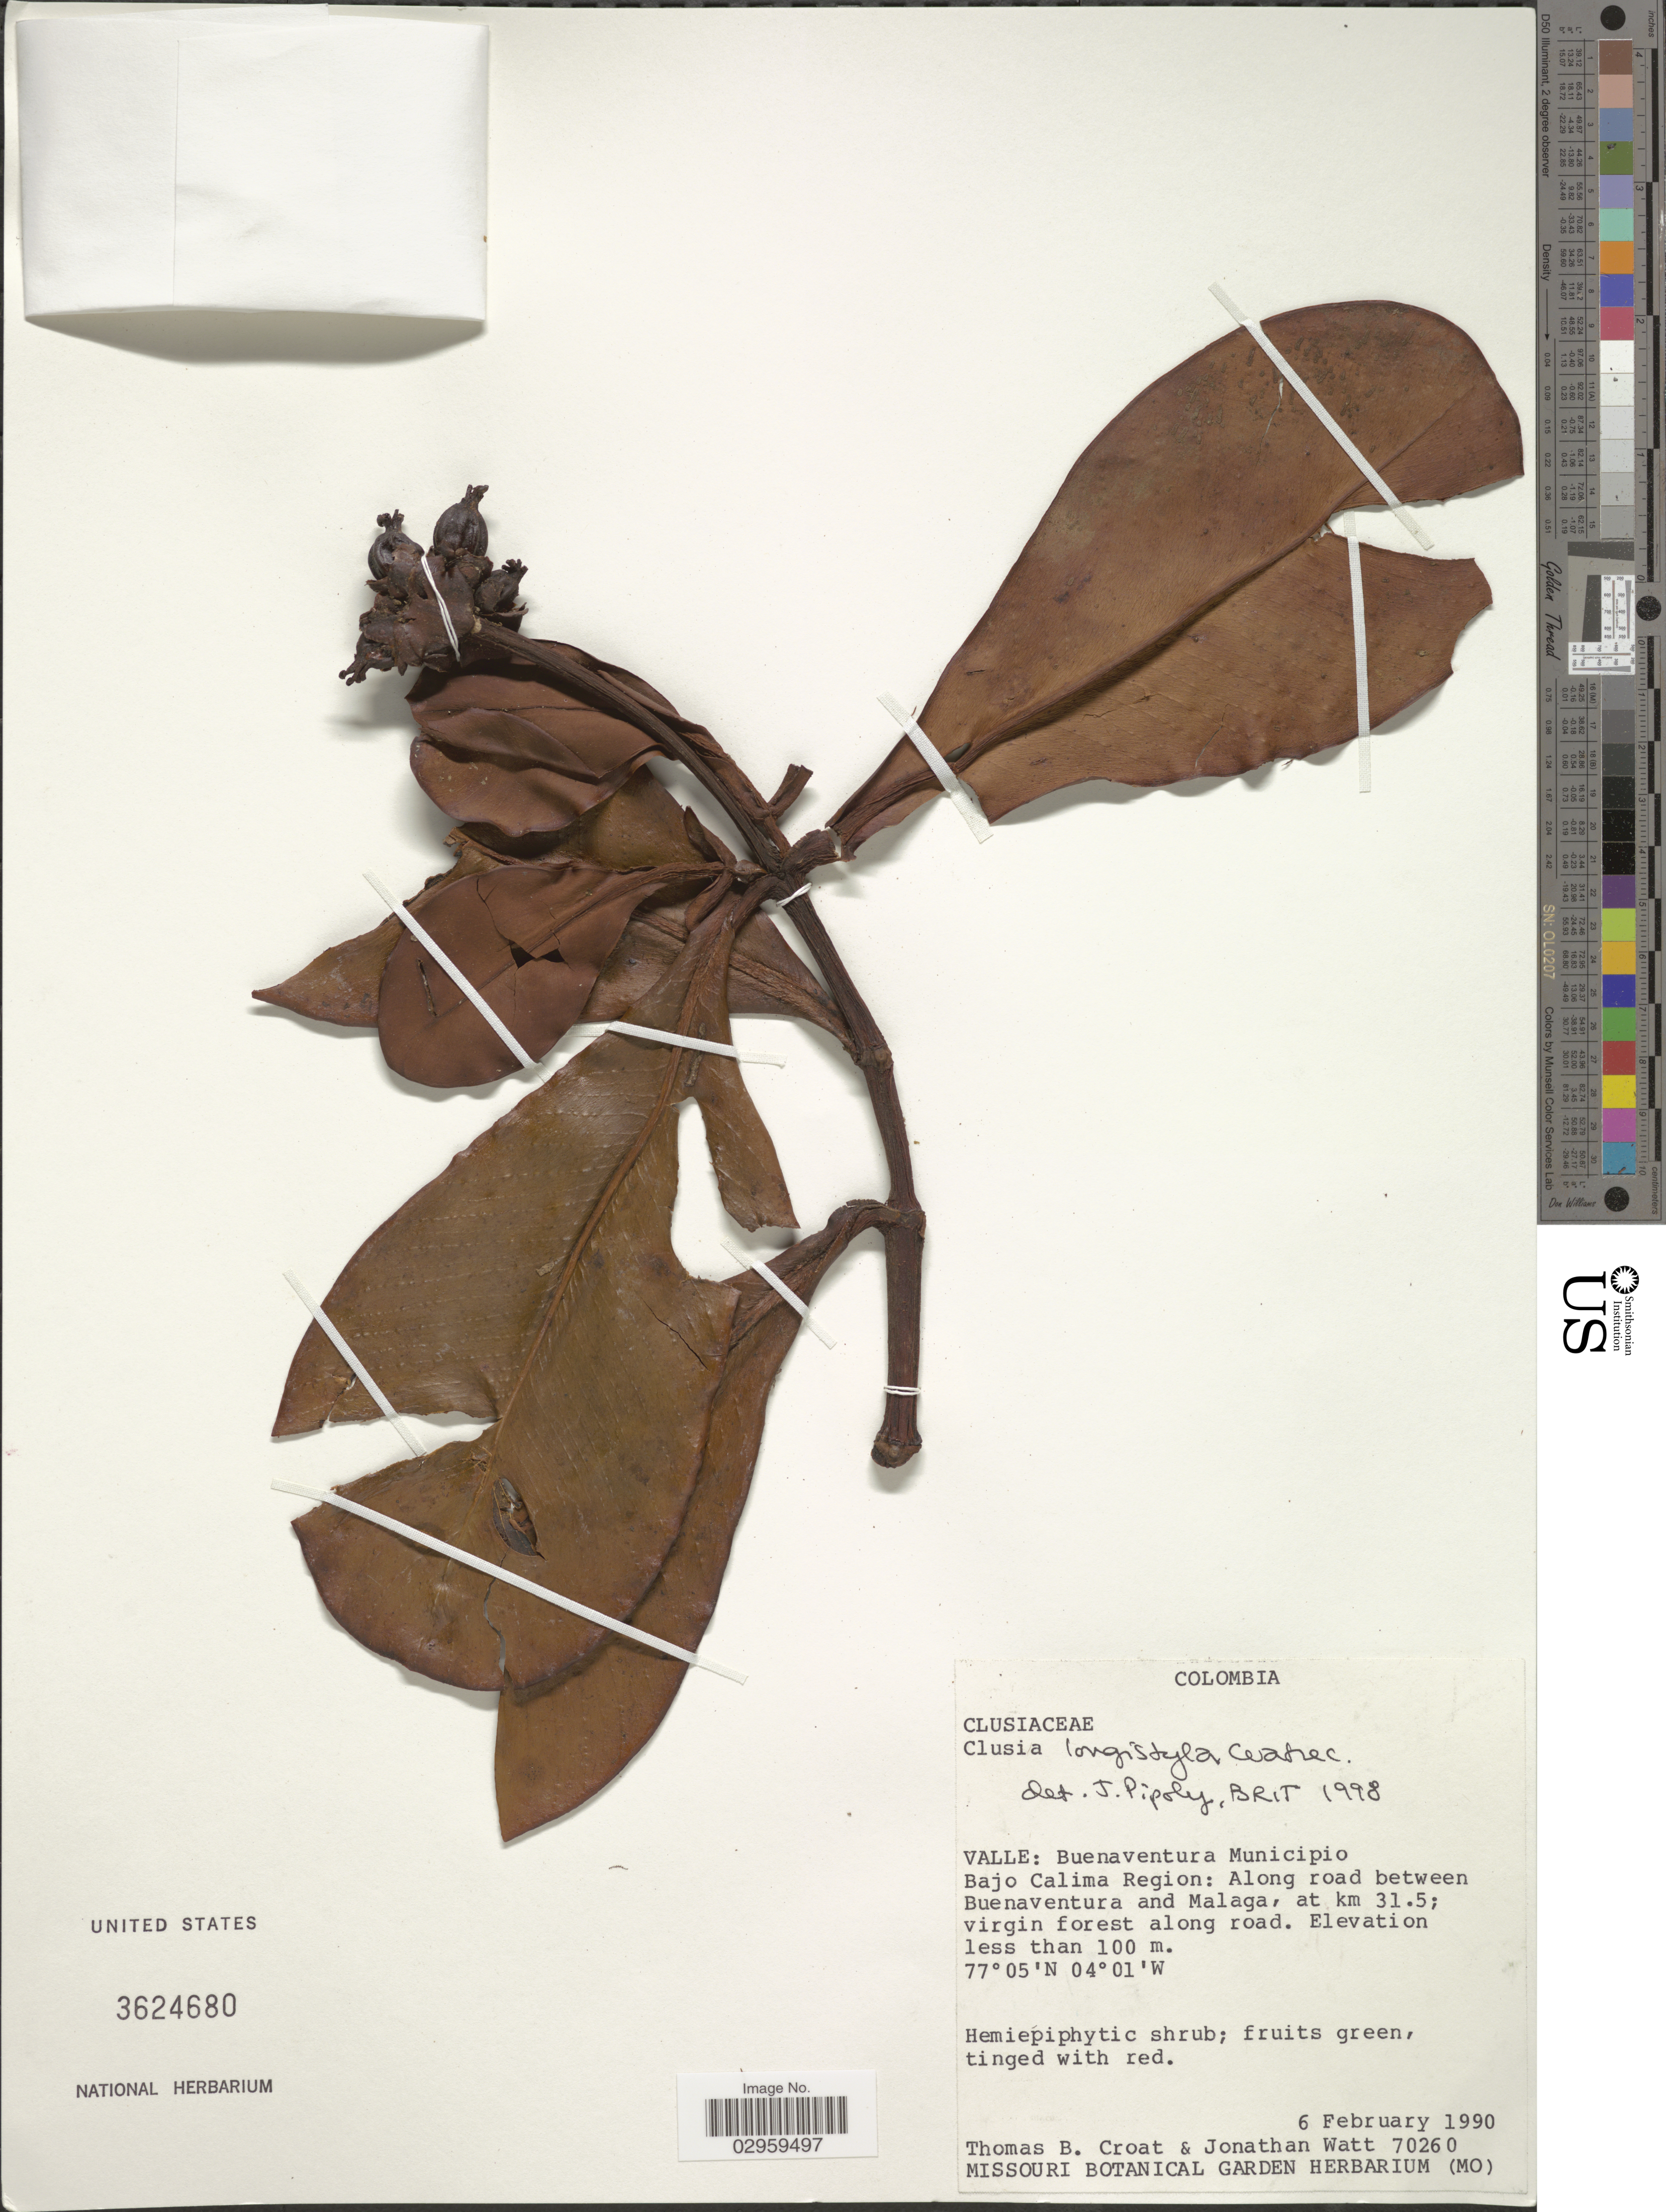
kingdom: Plantae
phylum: Tracheophyta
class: Magnoliopsida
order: Malpighiales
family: Clusiaceae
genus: Clusia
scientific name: Clusia longistyla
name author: Cuatrec.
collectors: T. B. Croat & J. Watt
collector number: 70260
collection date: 1990-02-06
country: Colombia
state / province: Valle del Cauca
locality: Valle: Buenaventura Municipio. Bajo Calima Region: Along road between Buenaventura and Malaga, at km 31.5.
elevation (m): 100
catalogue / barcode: US 3624680